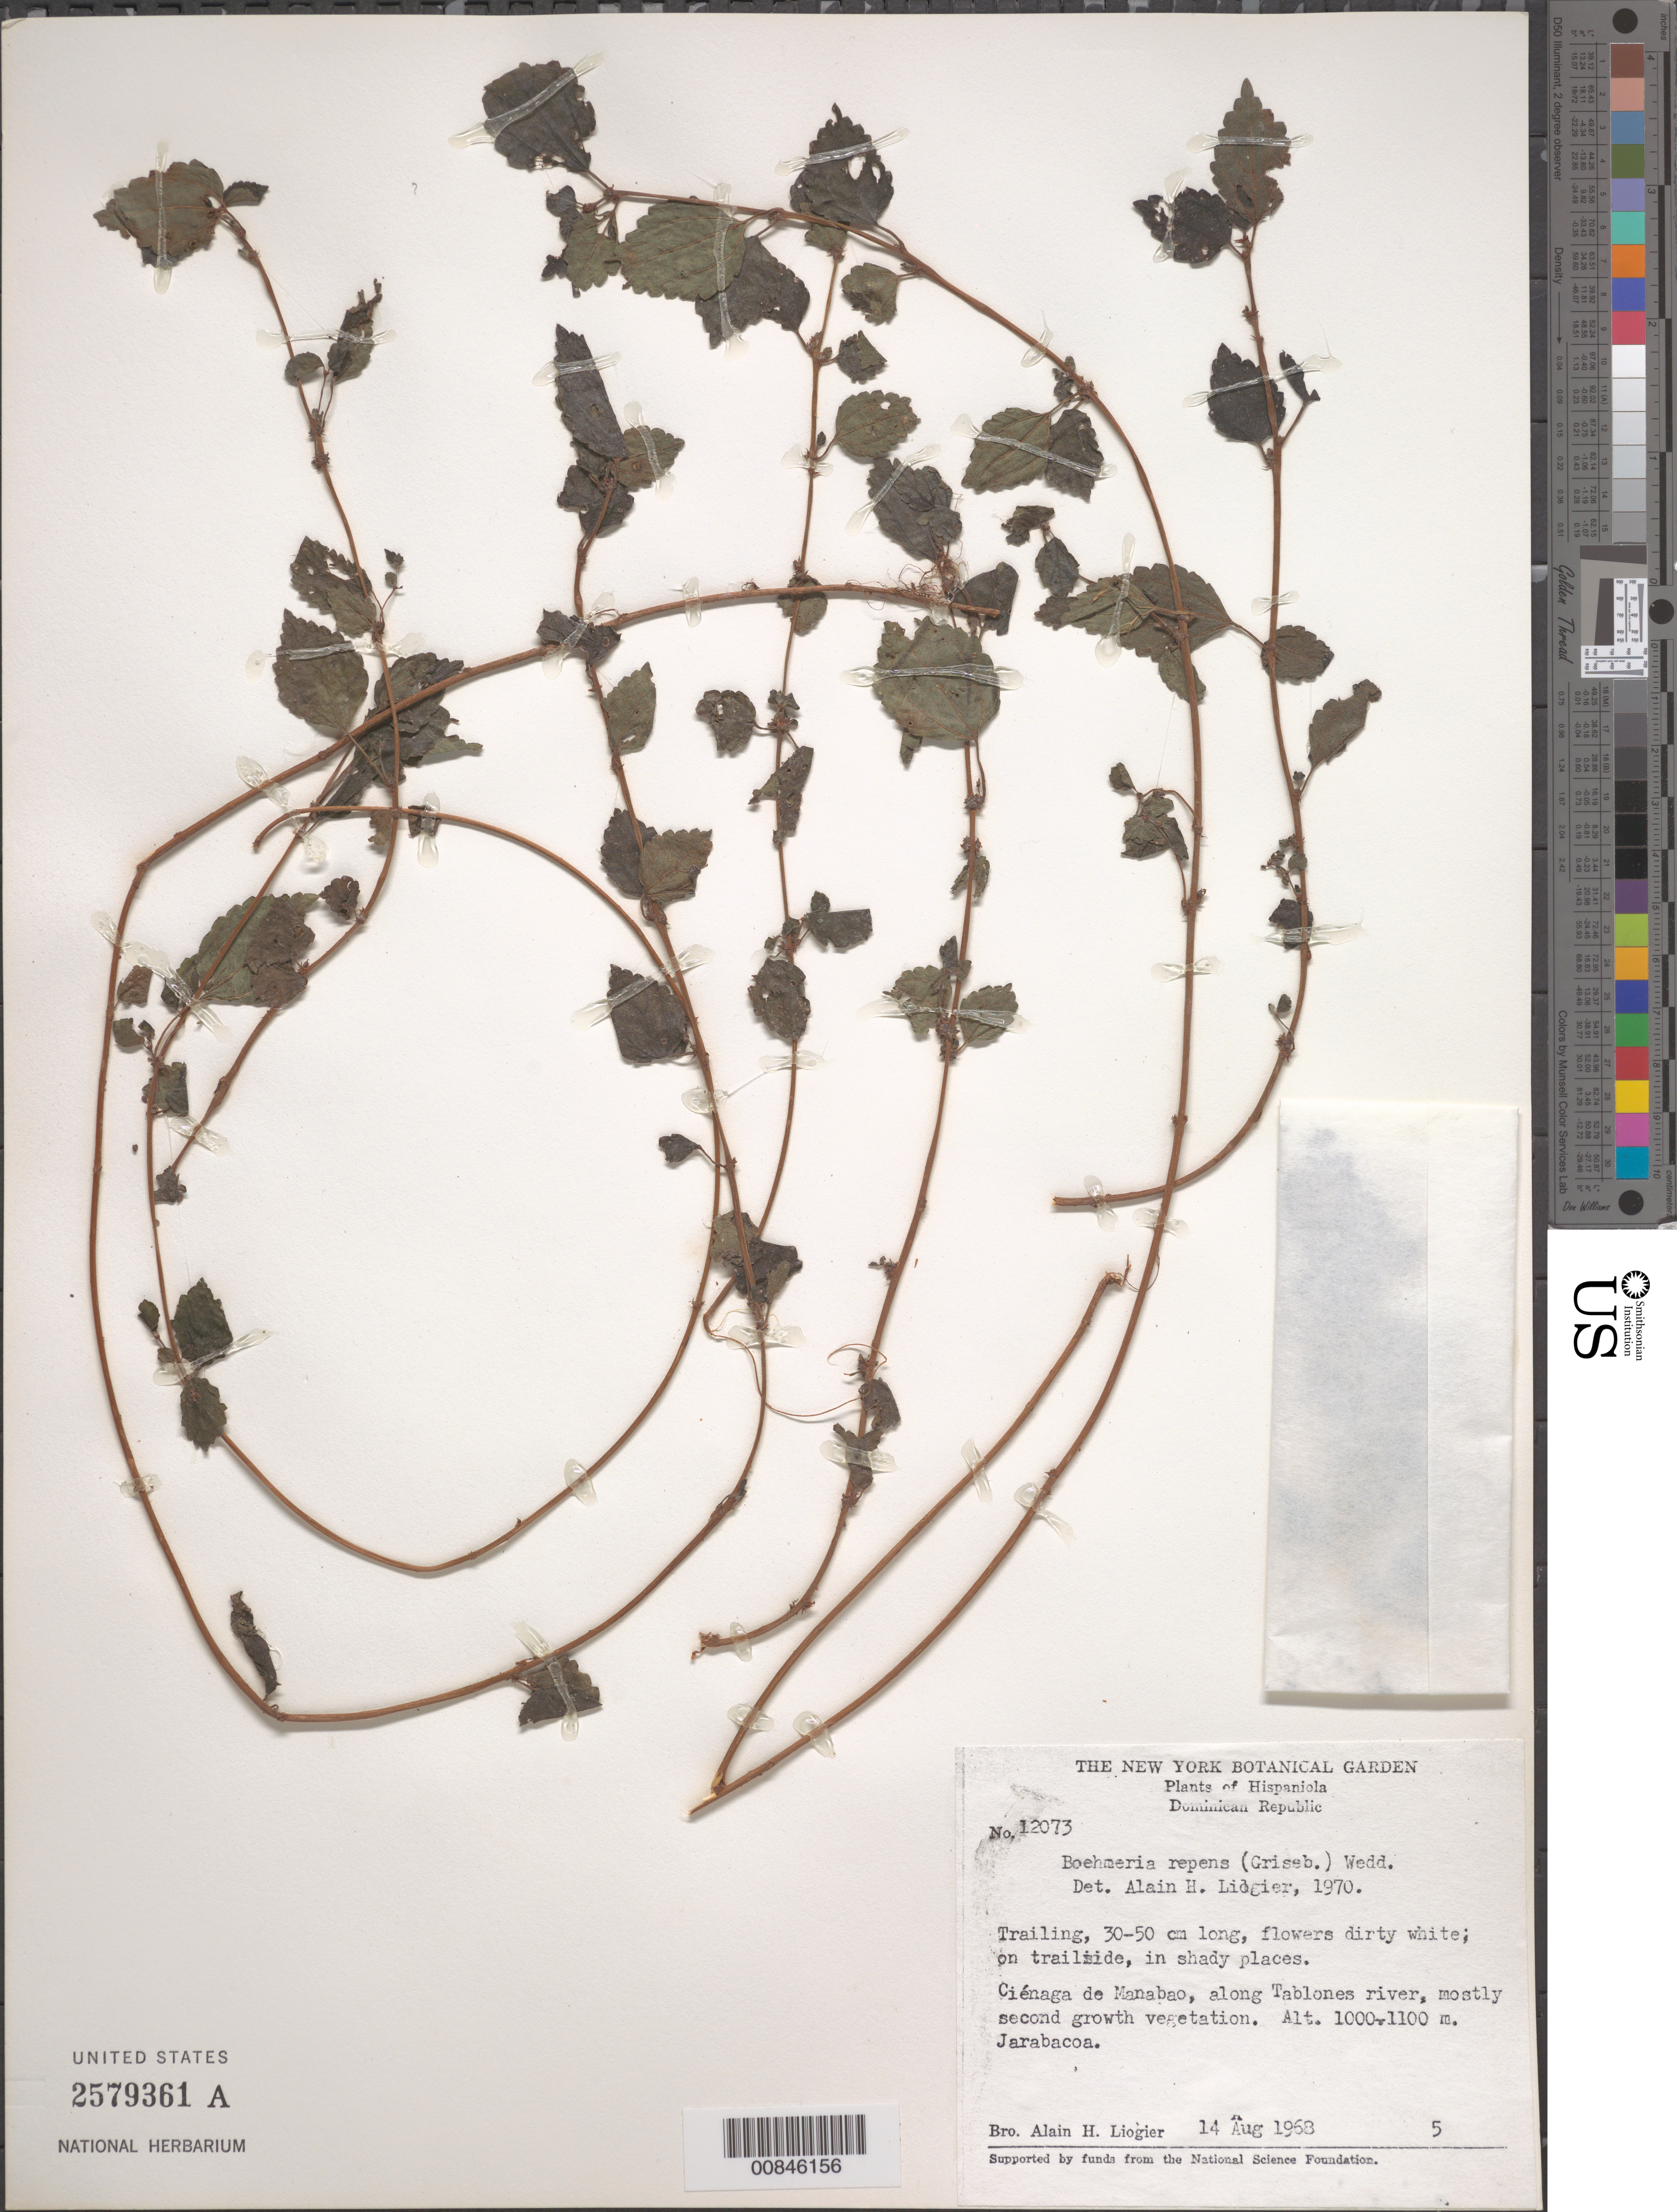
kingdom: Plantae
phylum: Tracheophyta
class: Magnoliopsida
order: Rosales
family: Urticaceae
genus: Boehmeria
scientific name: Boehmeria repens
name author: (Griseb.) Wedd.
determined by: Liogier, Alain H.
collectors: A. H. Liogier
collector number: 12073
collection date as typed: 14 Aug 1968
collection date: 1968-08-14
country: Dominican Republic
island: Hispaniola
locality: Ciénaga de Manabao, along Tablones river. Jarabacoa.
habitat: On trailside, in shady places. Mostly second growth vegetation.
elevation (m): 1000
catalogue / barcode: US 2579361A